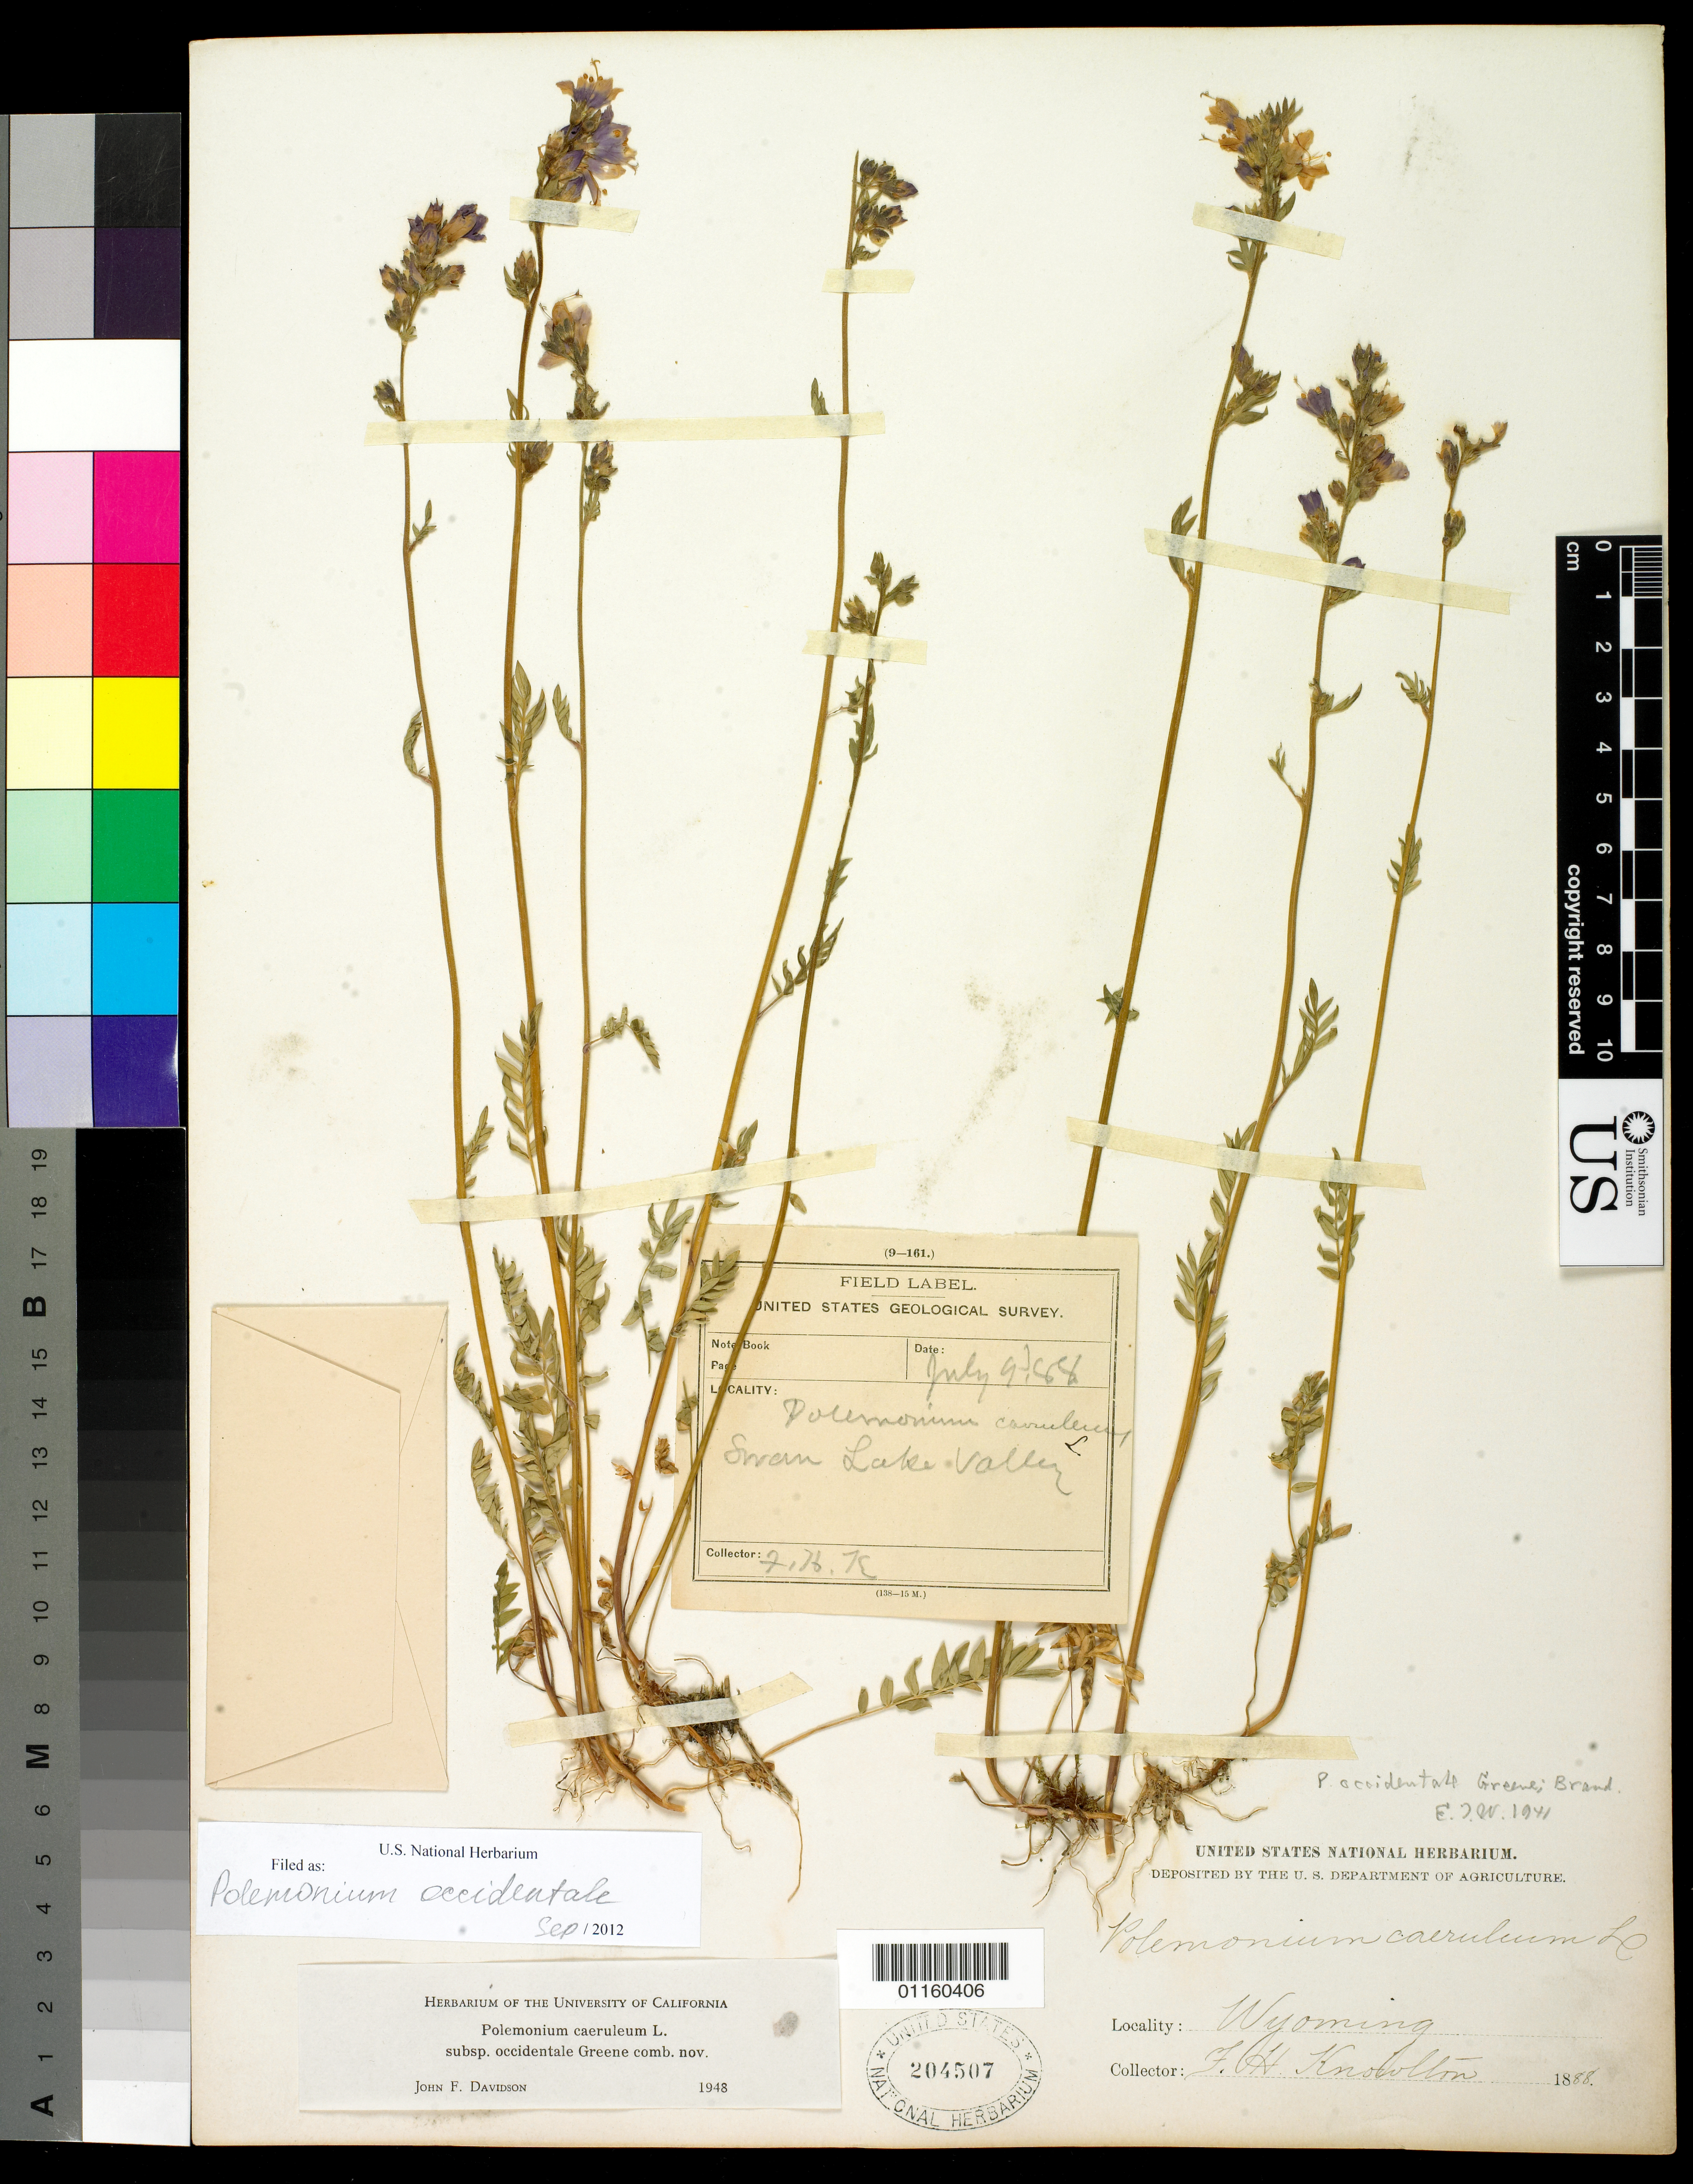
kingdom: Plantae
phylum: Tracheophyta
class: Magnoliopsida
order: Ericales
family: Polemoniaceae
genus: Polemonium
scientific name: Polemonium occidentale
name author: Greene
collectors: F. H. Knowlton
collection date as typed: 9 Jul 1888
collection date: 1888-07-09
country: United States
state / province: Wyoming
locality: Swan Lake Valley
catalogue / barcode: US 204507